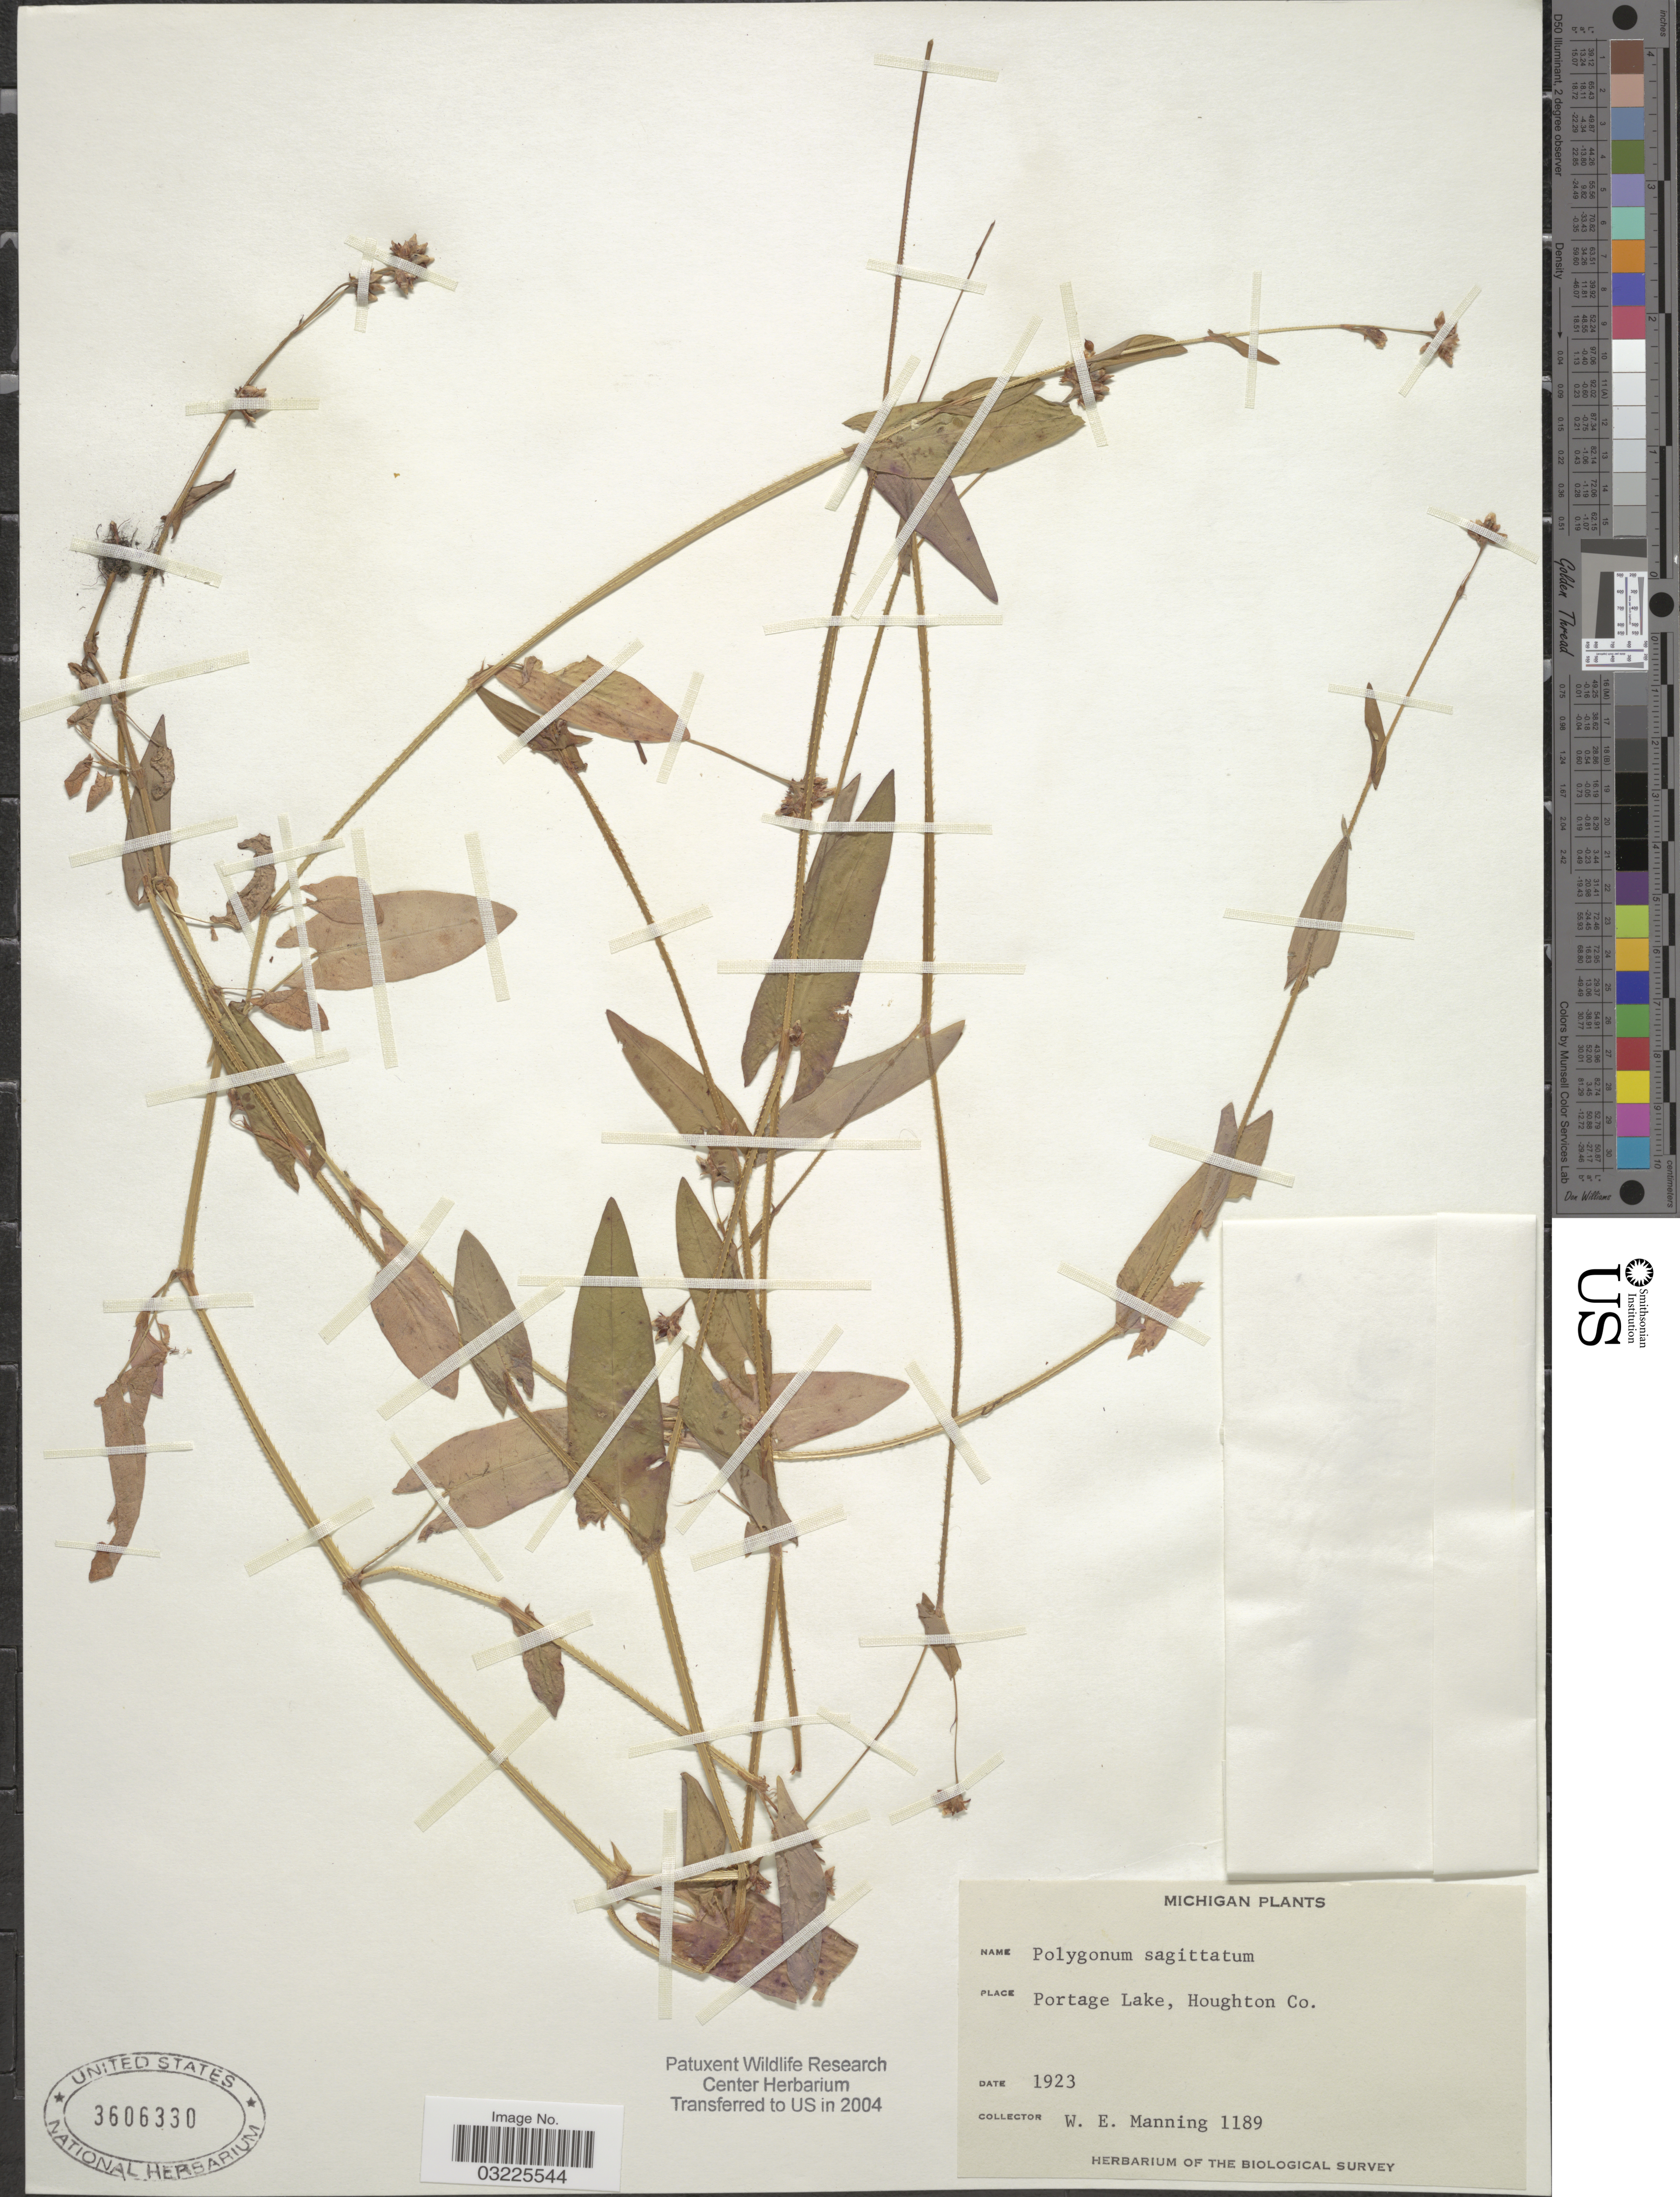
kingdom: Plantae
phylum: Tracheophyta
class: Magnoliopsida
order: Caryophyllales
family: Polygonaceae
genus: Persicaria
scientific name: Persicaria sagittata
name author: (L.) H. Gross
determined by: Atha, D. E.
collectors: W. Manning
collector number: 1189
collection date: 1923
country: United States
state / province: Michigan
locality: Portage Lake, Houghton Co.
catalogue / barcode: US 3606330